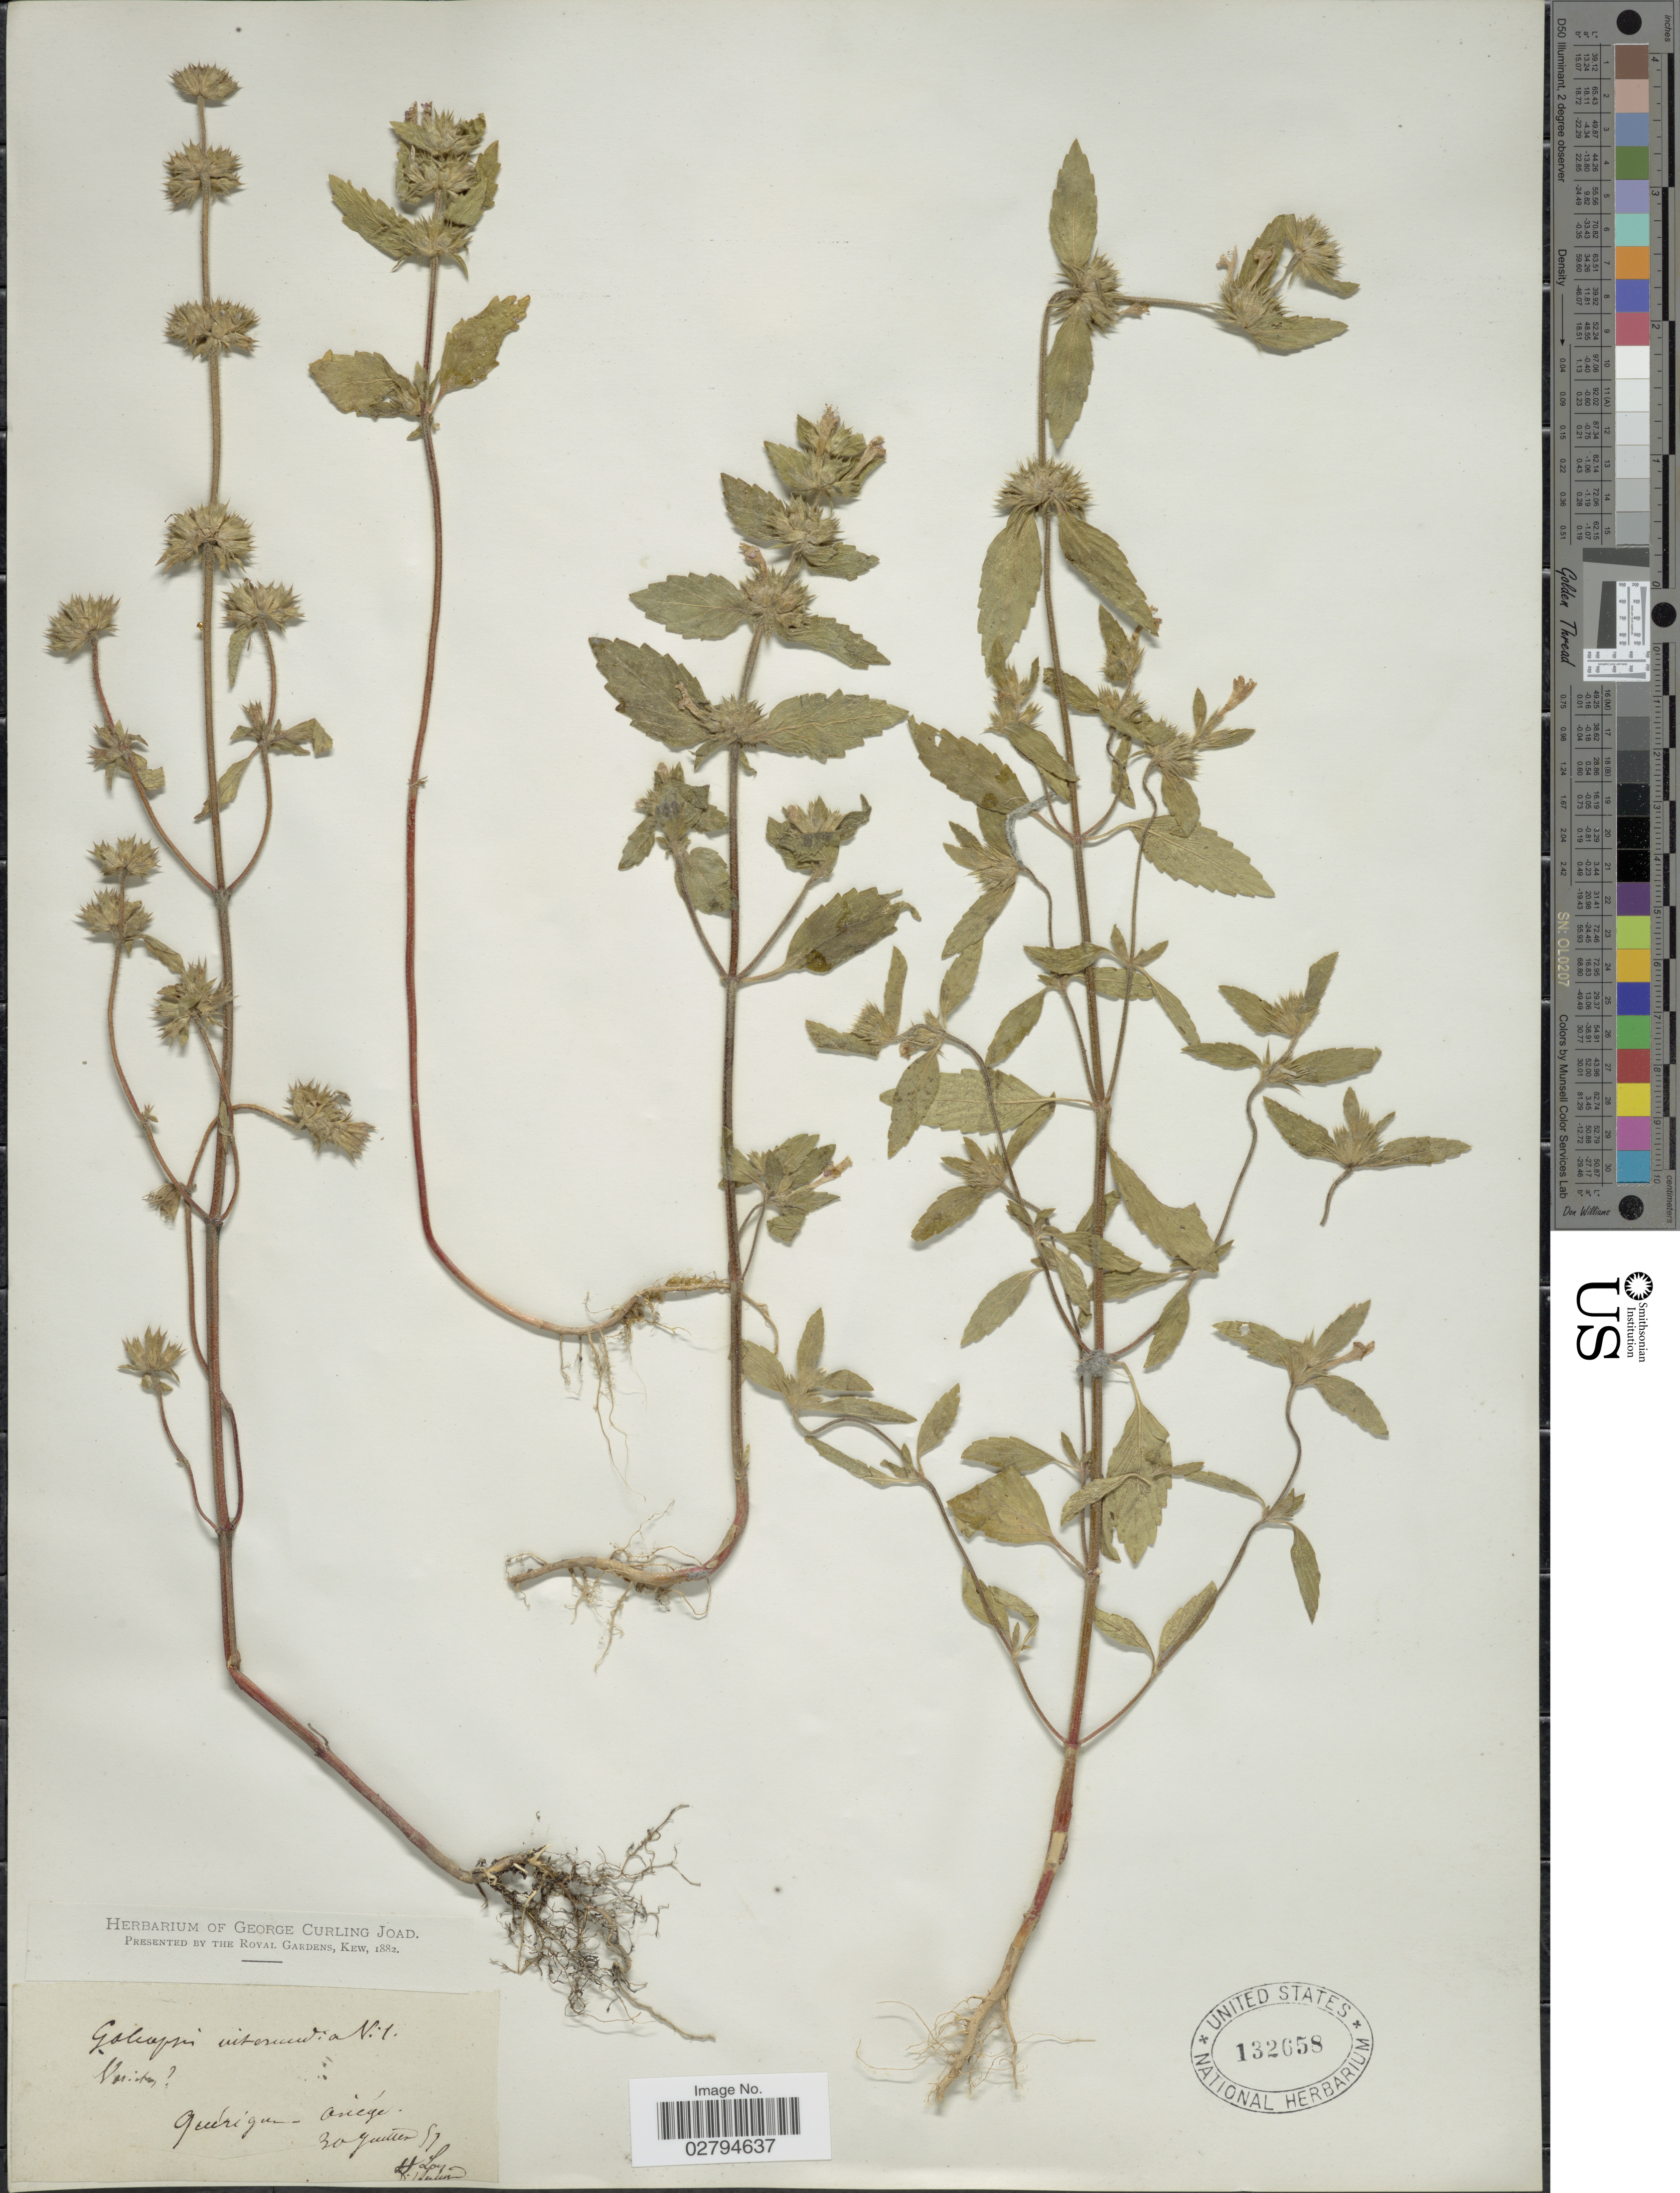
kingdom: Plantae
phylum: Tracheophyta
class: Magnoliopsida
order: Lamiales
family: Lamiaceae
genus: Galeopsis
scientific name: Galeopsis intermedia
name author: Vill.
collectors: H. Loy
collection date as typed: Transcribed d/m/y: 30/7/57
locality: Quéigue-Asiegé [interpreted].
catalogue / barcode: US 132658